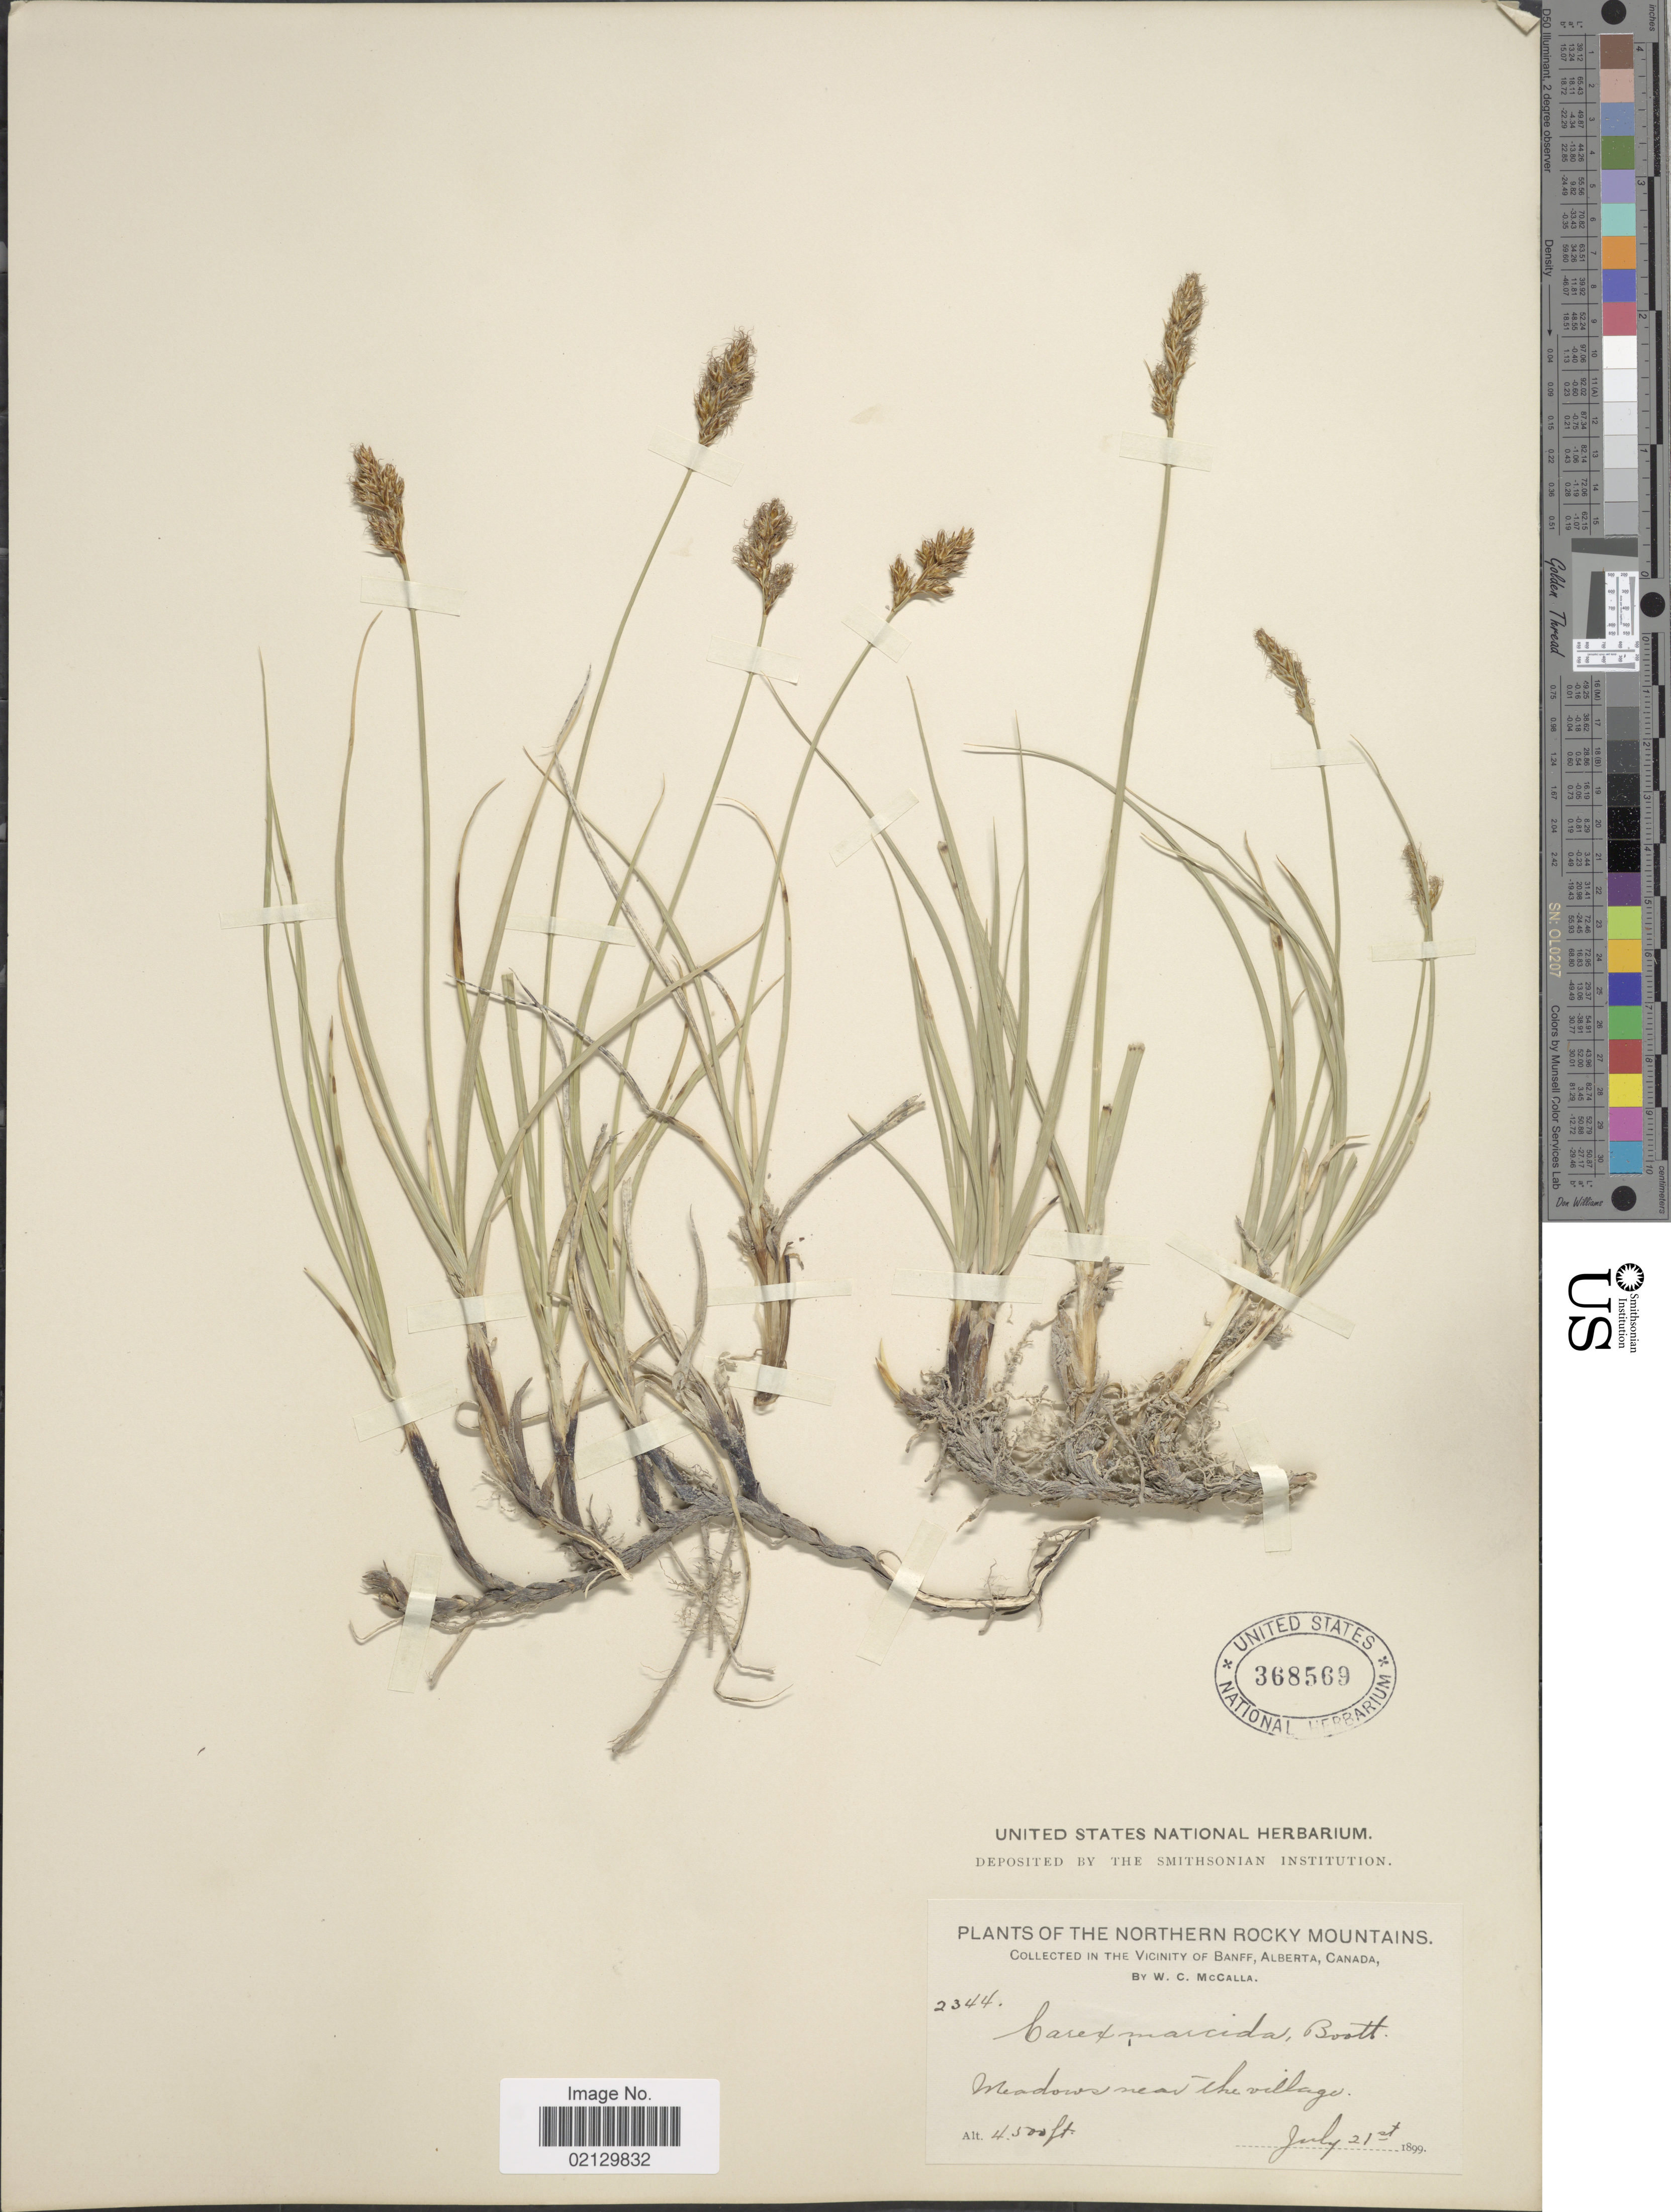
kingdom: Plantae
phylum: Tracheophyta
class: Liliopsida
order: Poales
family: Cyperaceae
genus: Carex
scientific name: Carex praegracilis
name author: W. Boott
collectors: W. McCalla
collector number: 2344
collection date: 1899-07-21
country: Canada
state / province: Alberta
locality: Northern Rocky Mountains, In the Vicinity of Banff, Alberta, Canada, Meadows near the village.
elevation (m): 1372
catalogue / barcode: US 368569